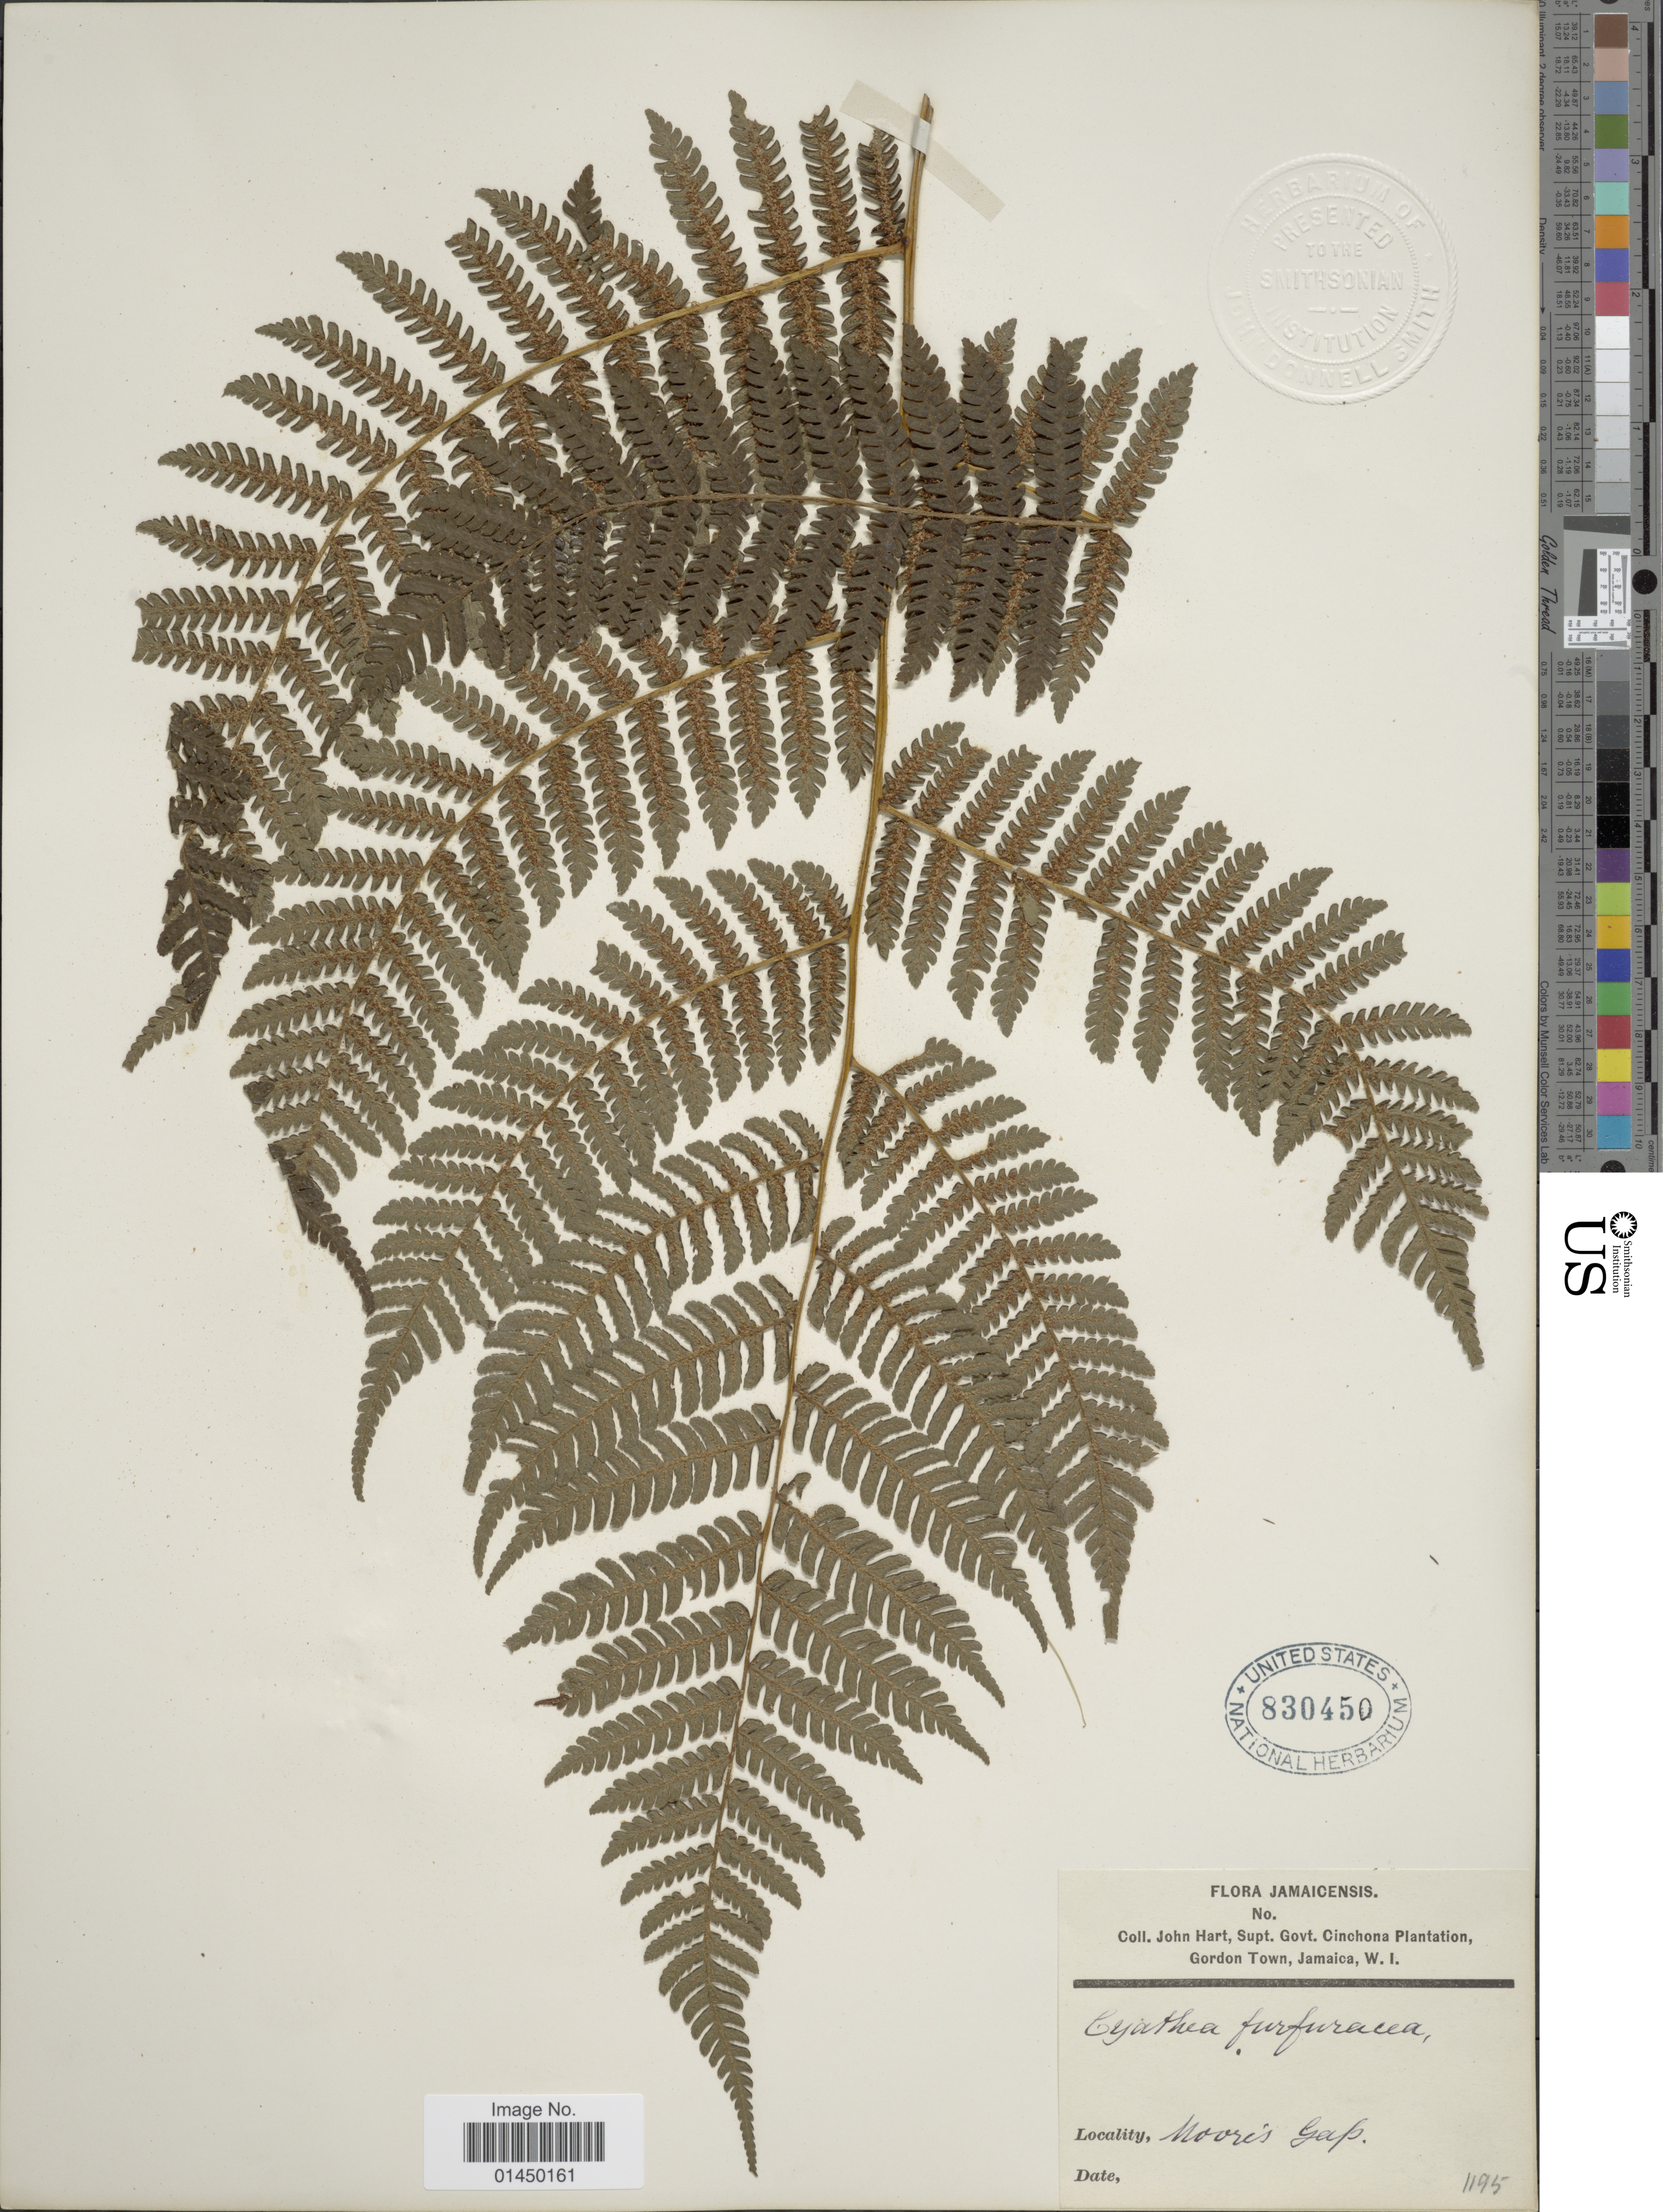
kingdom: Plantae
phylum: Tracheophyta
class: Polypodiopsida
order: Cyatheales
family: Cyatheaceae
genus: Cyathea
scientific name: Cyathea furfuracea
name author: Christ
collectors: J. H. Hart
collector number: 1195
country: Jamaica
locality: Jamaicensis, Mooris Gap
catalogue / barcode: US 830450